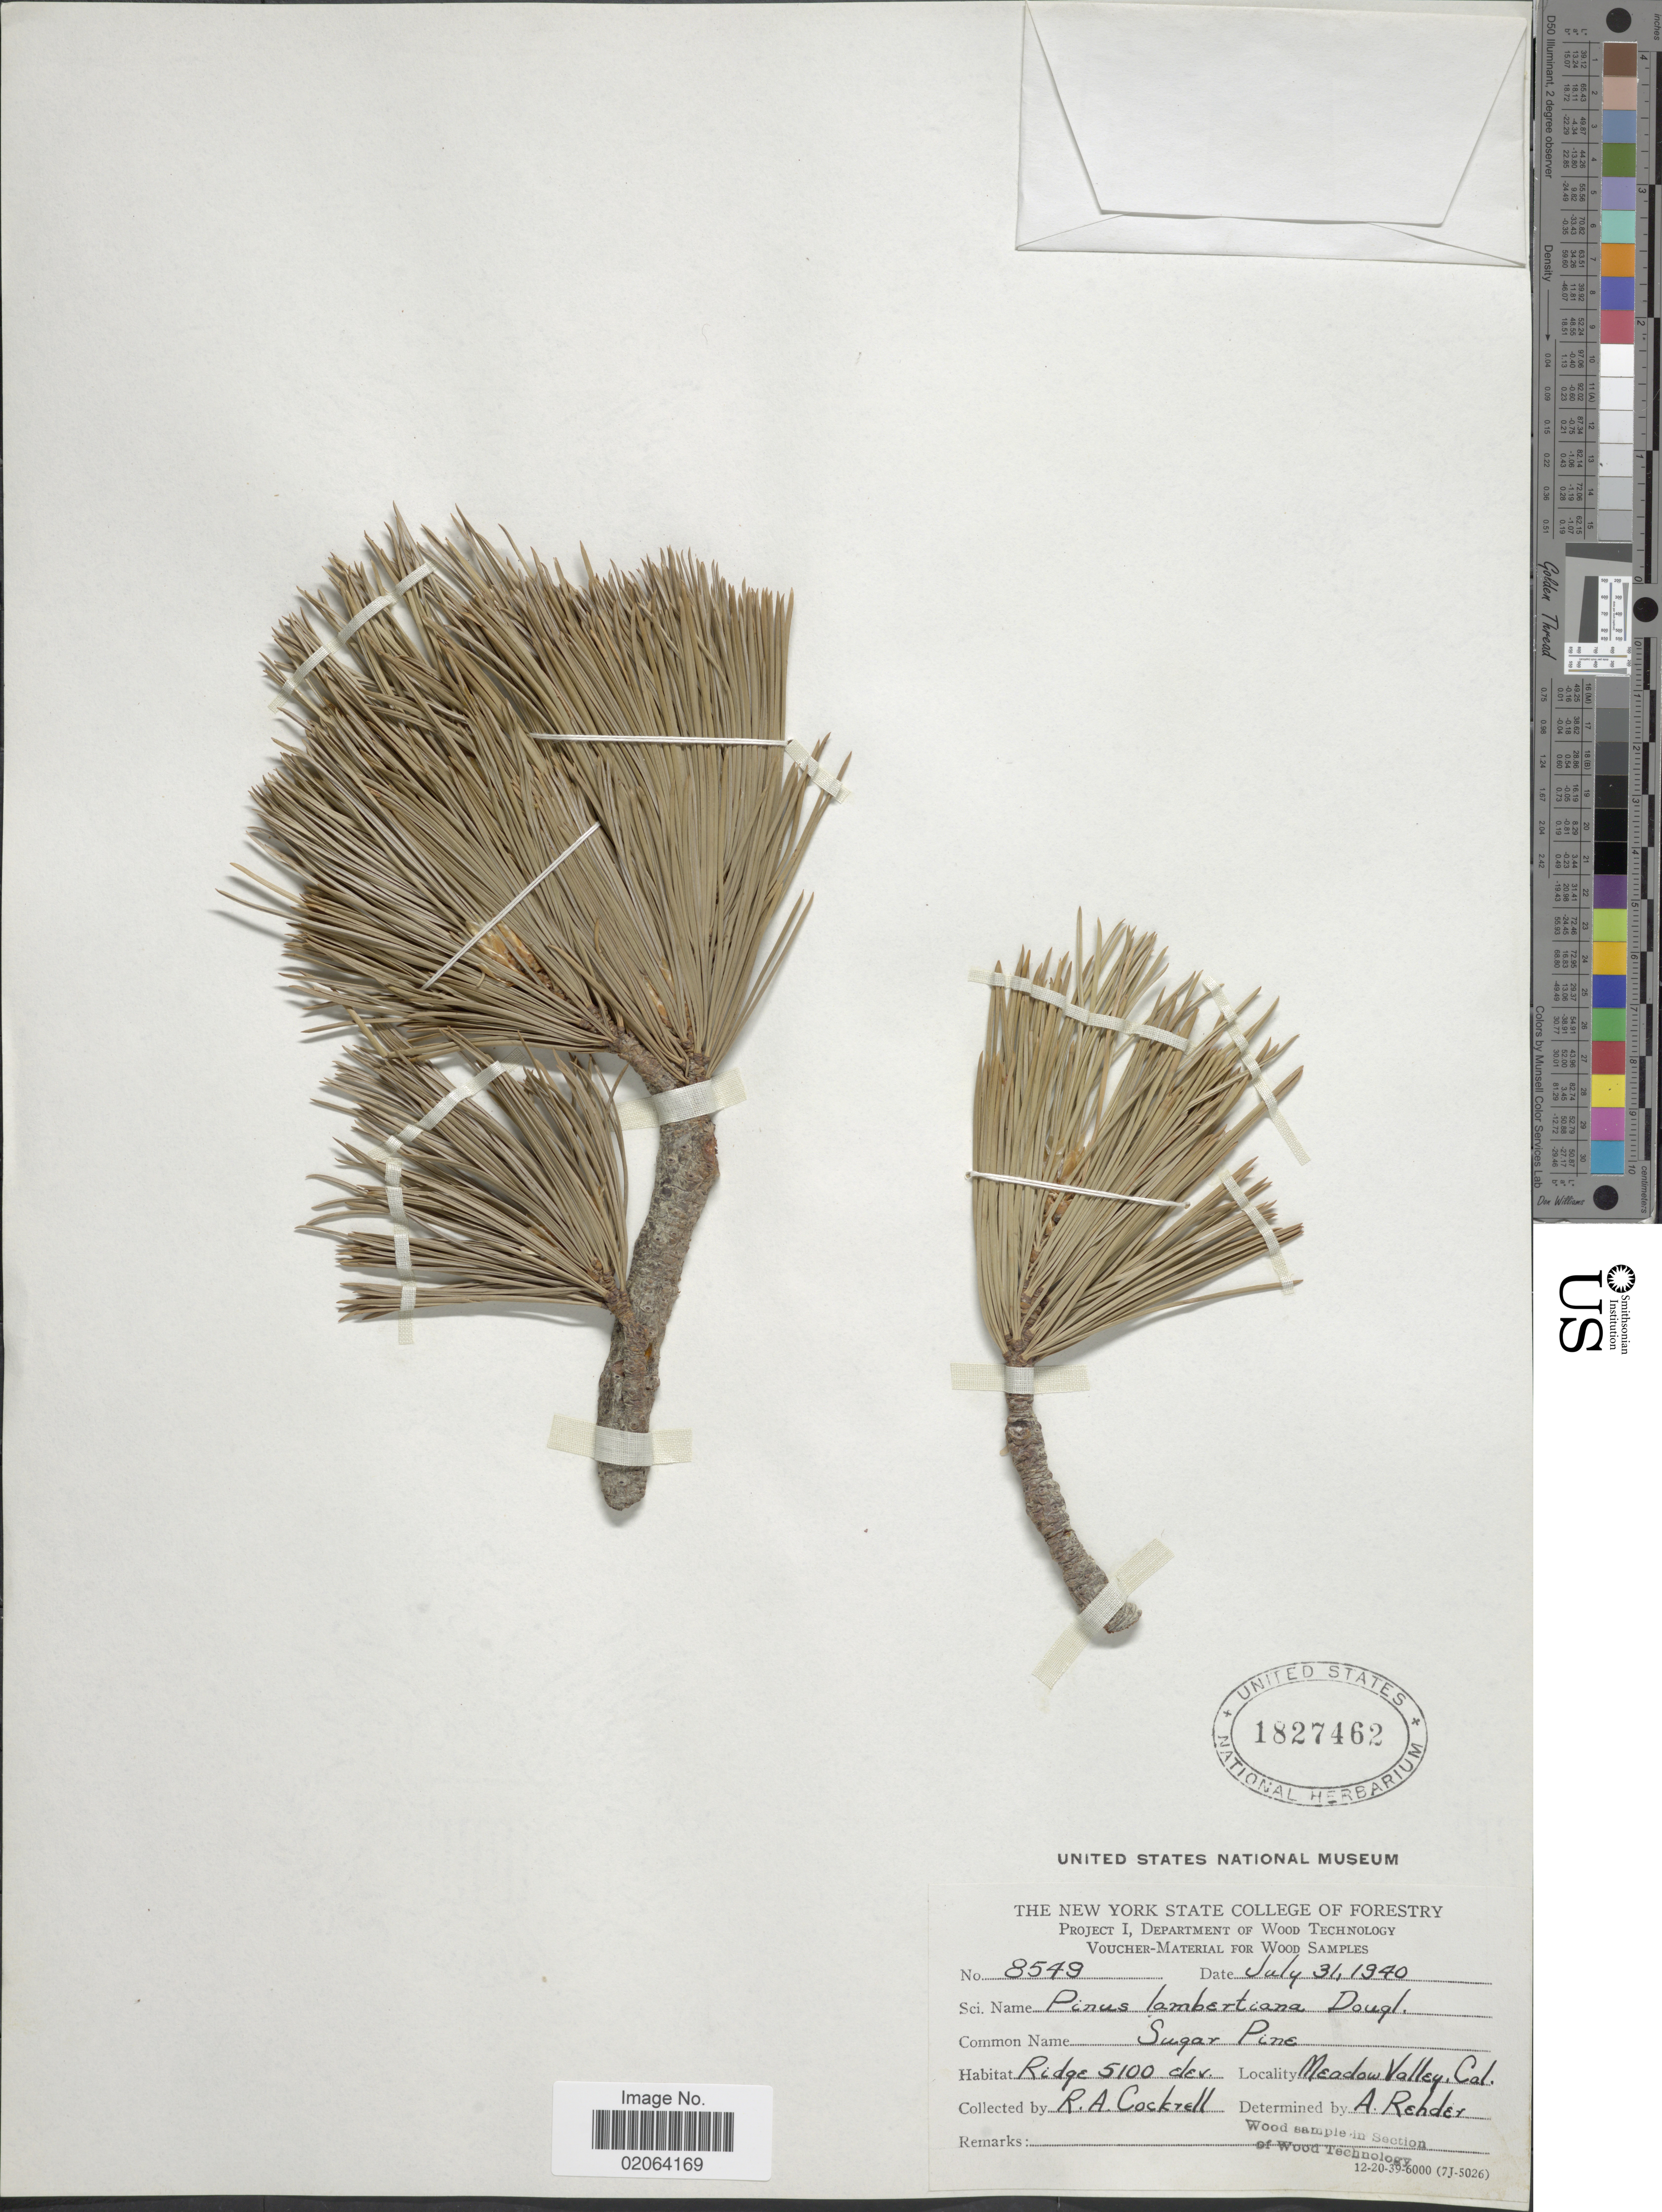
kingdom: Plantae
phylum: Tracheophyta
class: Pinopsida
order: Pinales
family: Pinaceae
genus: Pinus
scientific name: Pinus lambertiana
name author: Douglas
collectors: R. Cockrell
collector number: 8549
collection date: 1940-07-31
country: United States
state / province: California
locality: Meadow Valley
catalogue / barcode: US 1827462